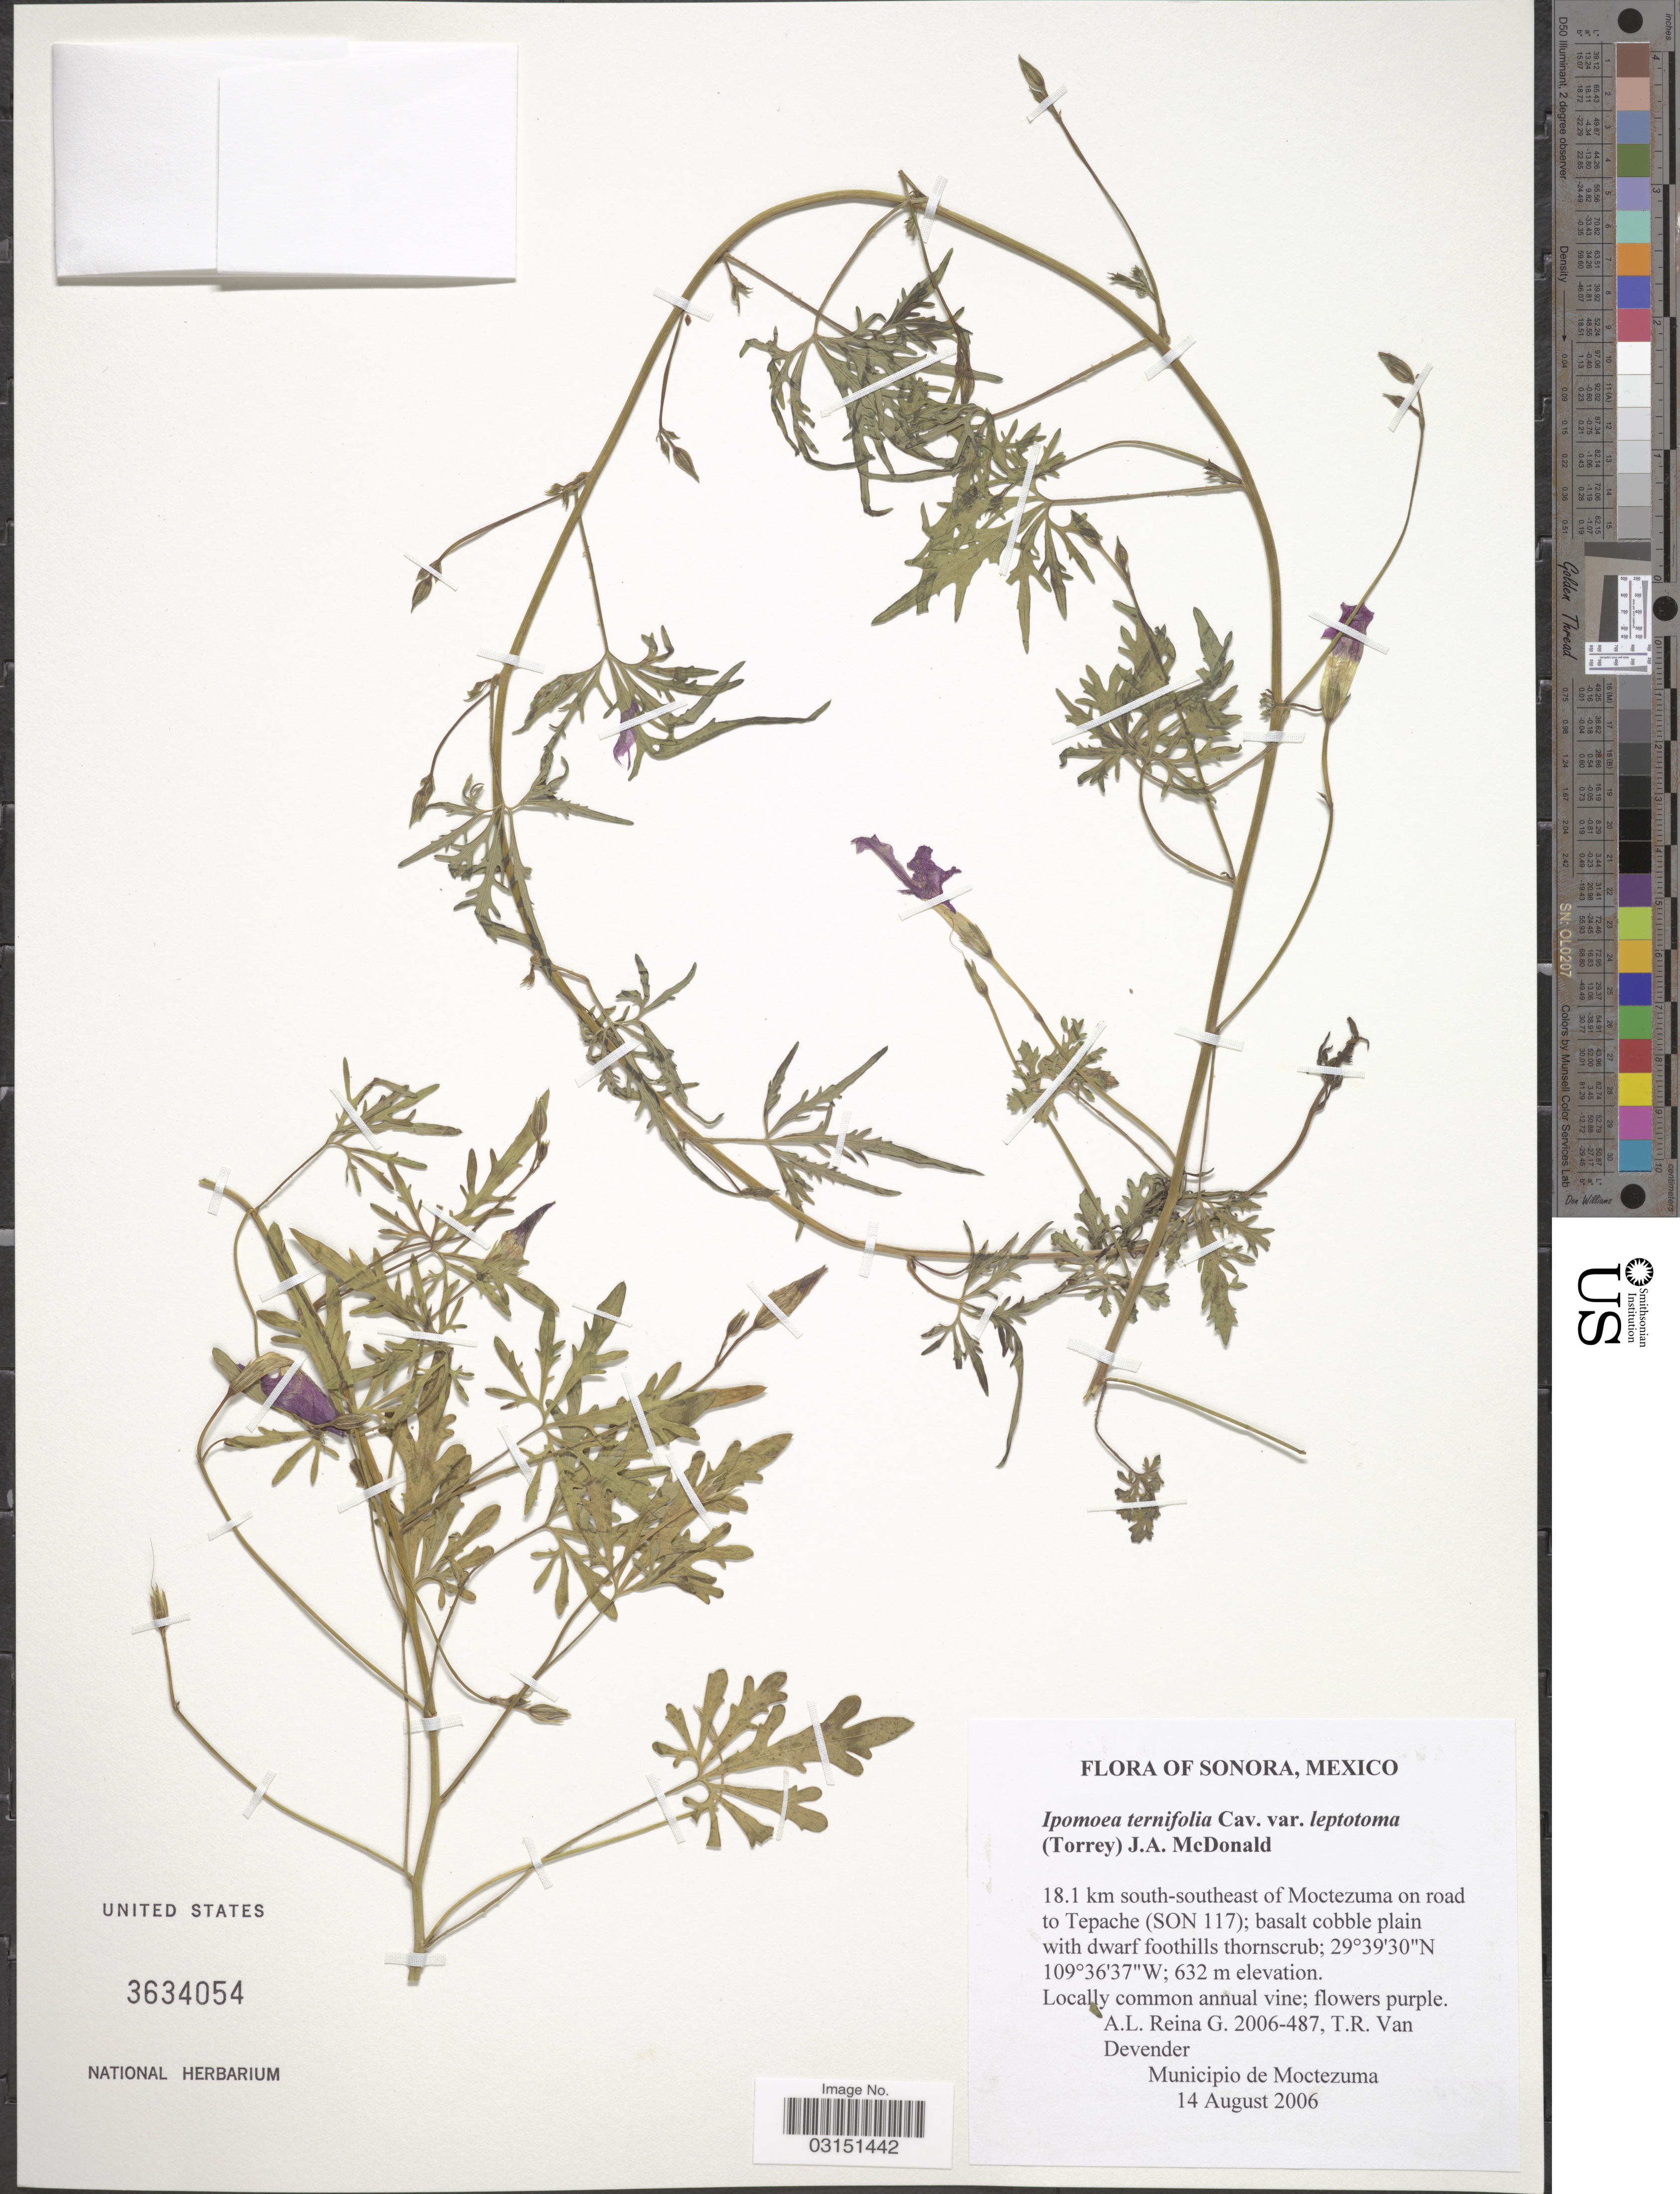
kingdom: Plantae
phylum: Tracheophyta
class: Magnoliopsida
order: Solanales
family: Convolvulaceae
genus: Ipomoea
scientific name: Ipomoea ternifolia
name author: Cav.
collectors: A. L. Reina G. & T. R. Van Devender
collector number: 2006-487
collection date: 2006-08-14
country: Mexico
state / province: Sonora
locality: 18.1 km south-southeast of Moctezuma on road to Tepache (SON 117). Municipio de Moctezuma.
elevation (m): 632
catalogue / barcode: US 3634054